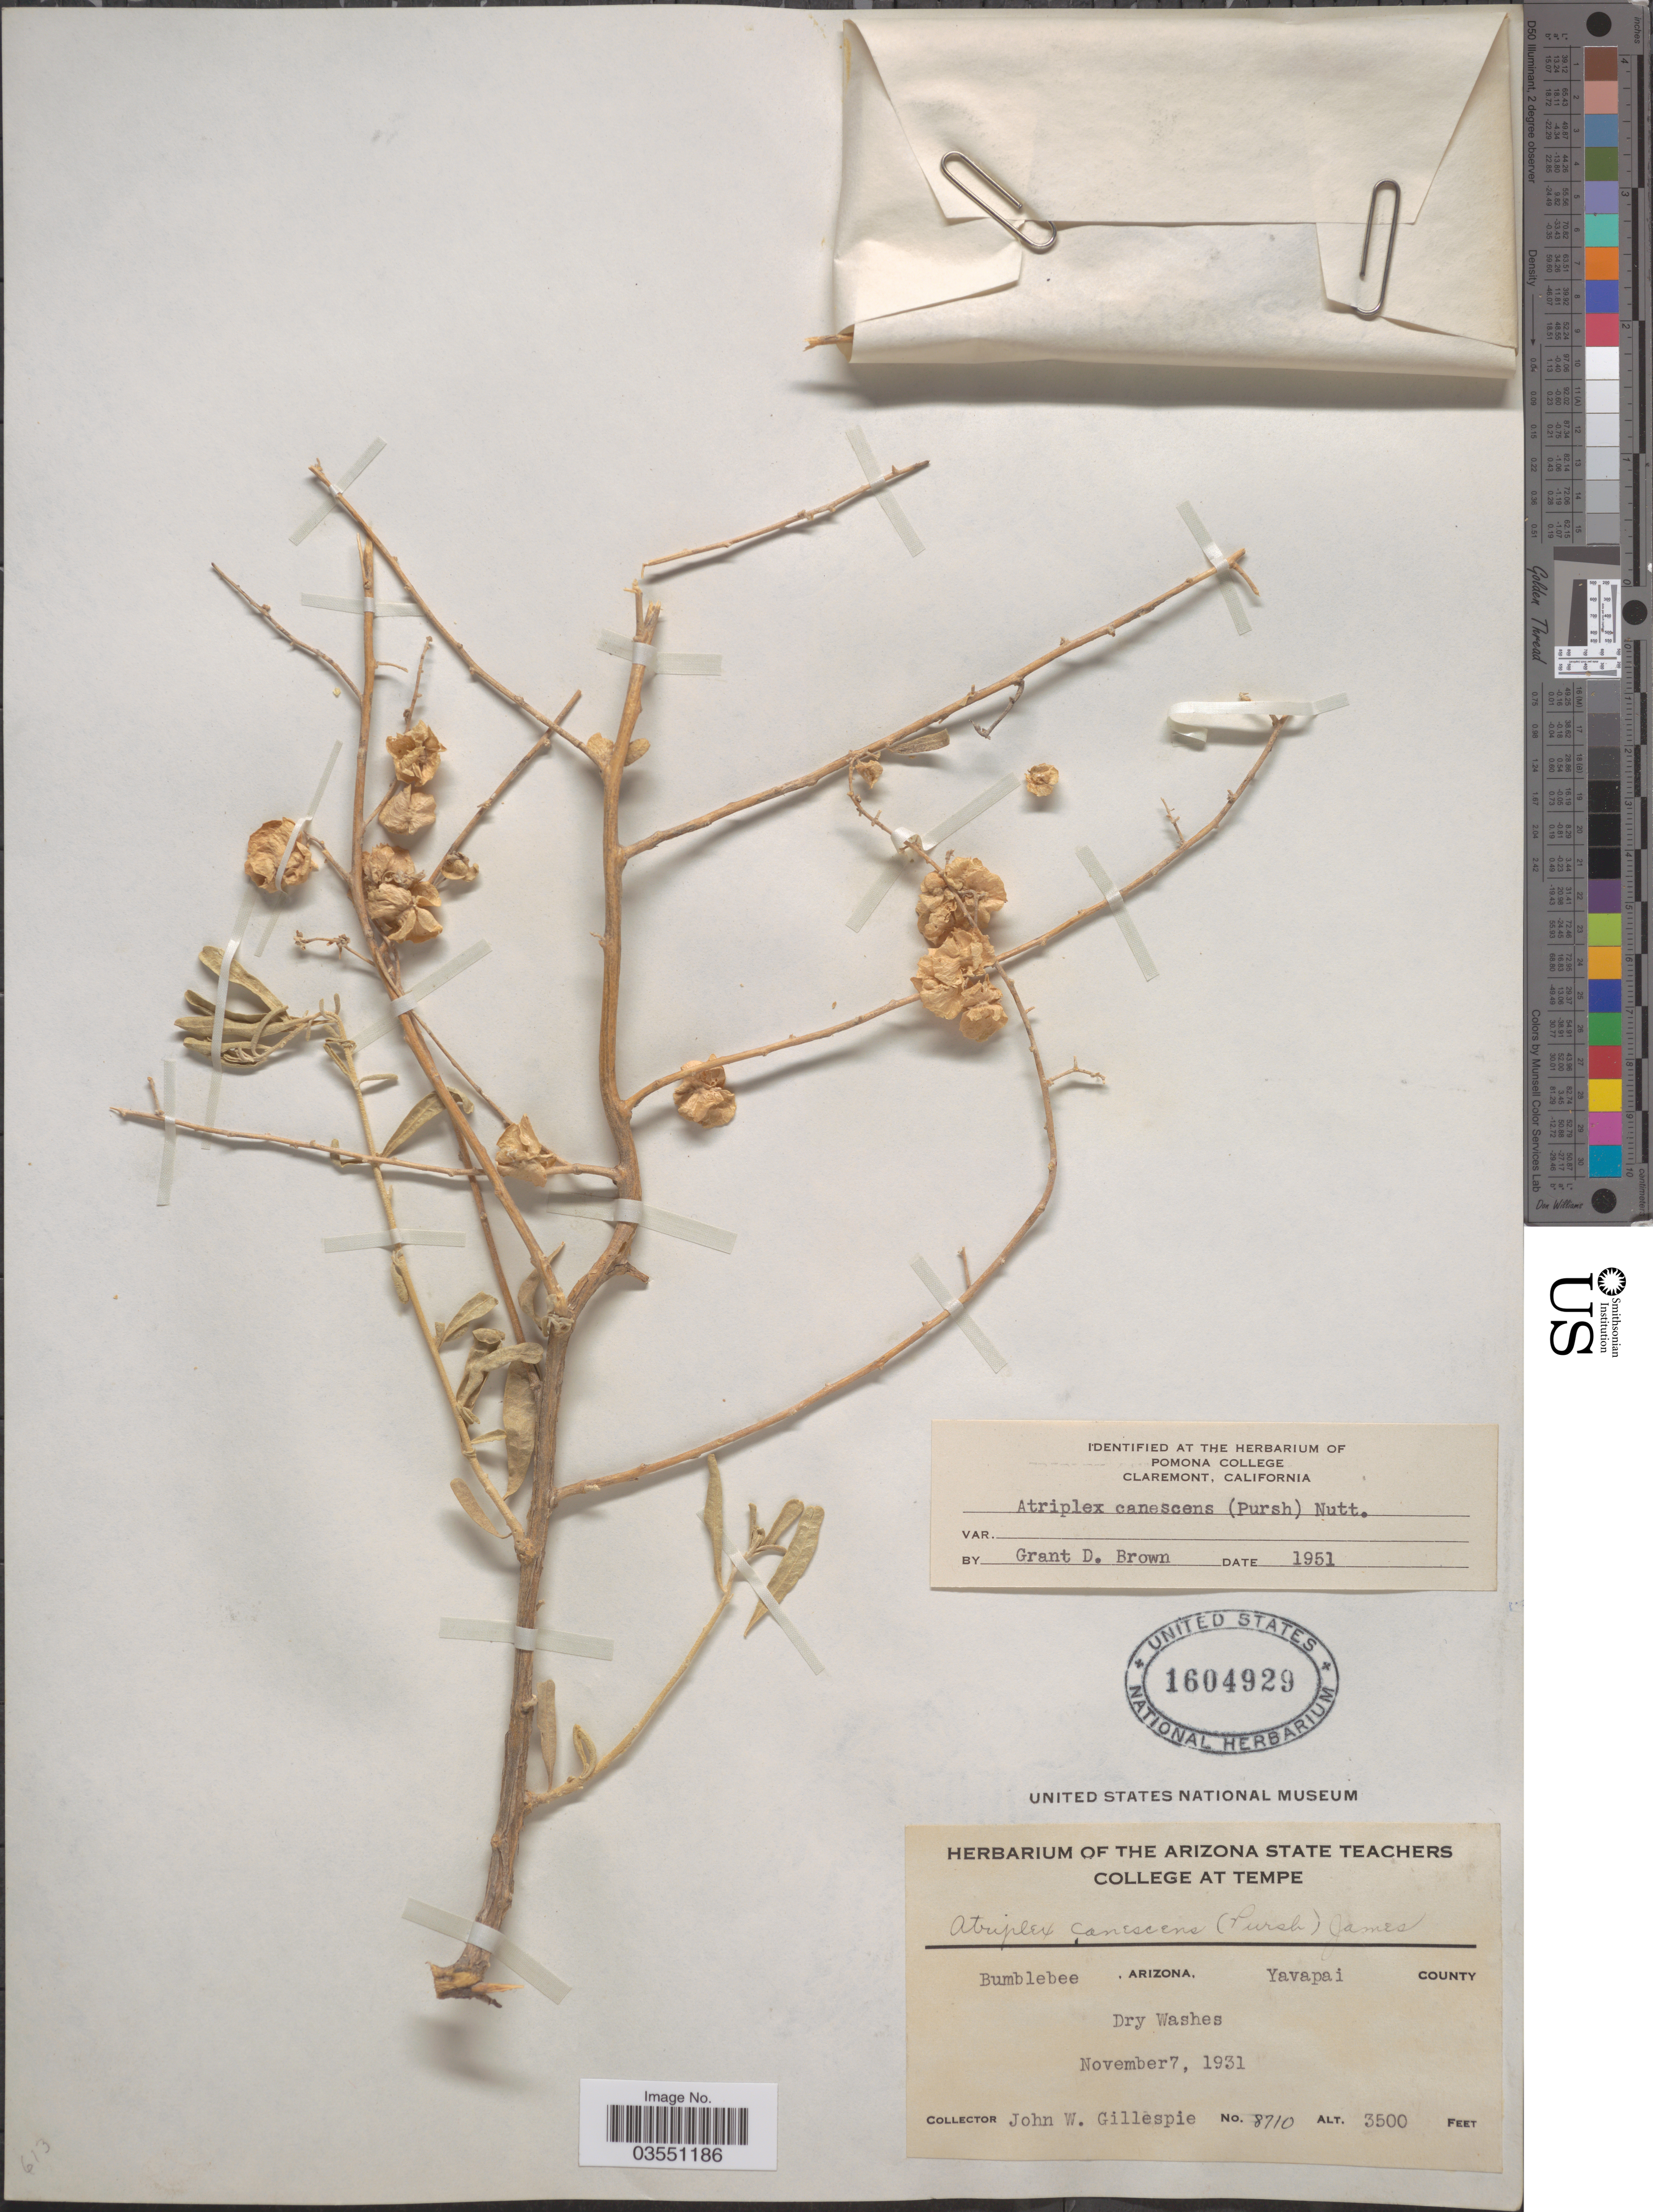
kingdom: Plantae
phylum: Tracheophyta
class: Magnoliopsida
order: Caryophyllales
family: Amaranthaceae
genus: Atriplex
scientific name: Atriplex canescens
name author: (Pursh) Nutt.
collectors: J. W. Gillespie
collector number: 8710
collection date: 1931-11-07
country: United States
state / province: Arizona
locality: Bumblebee. Yavapai County.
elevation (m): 1067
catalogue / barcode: US 1604929